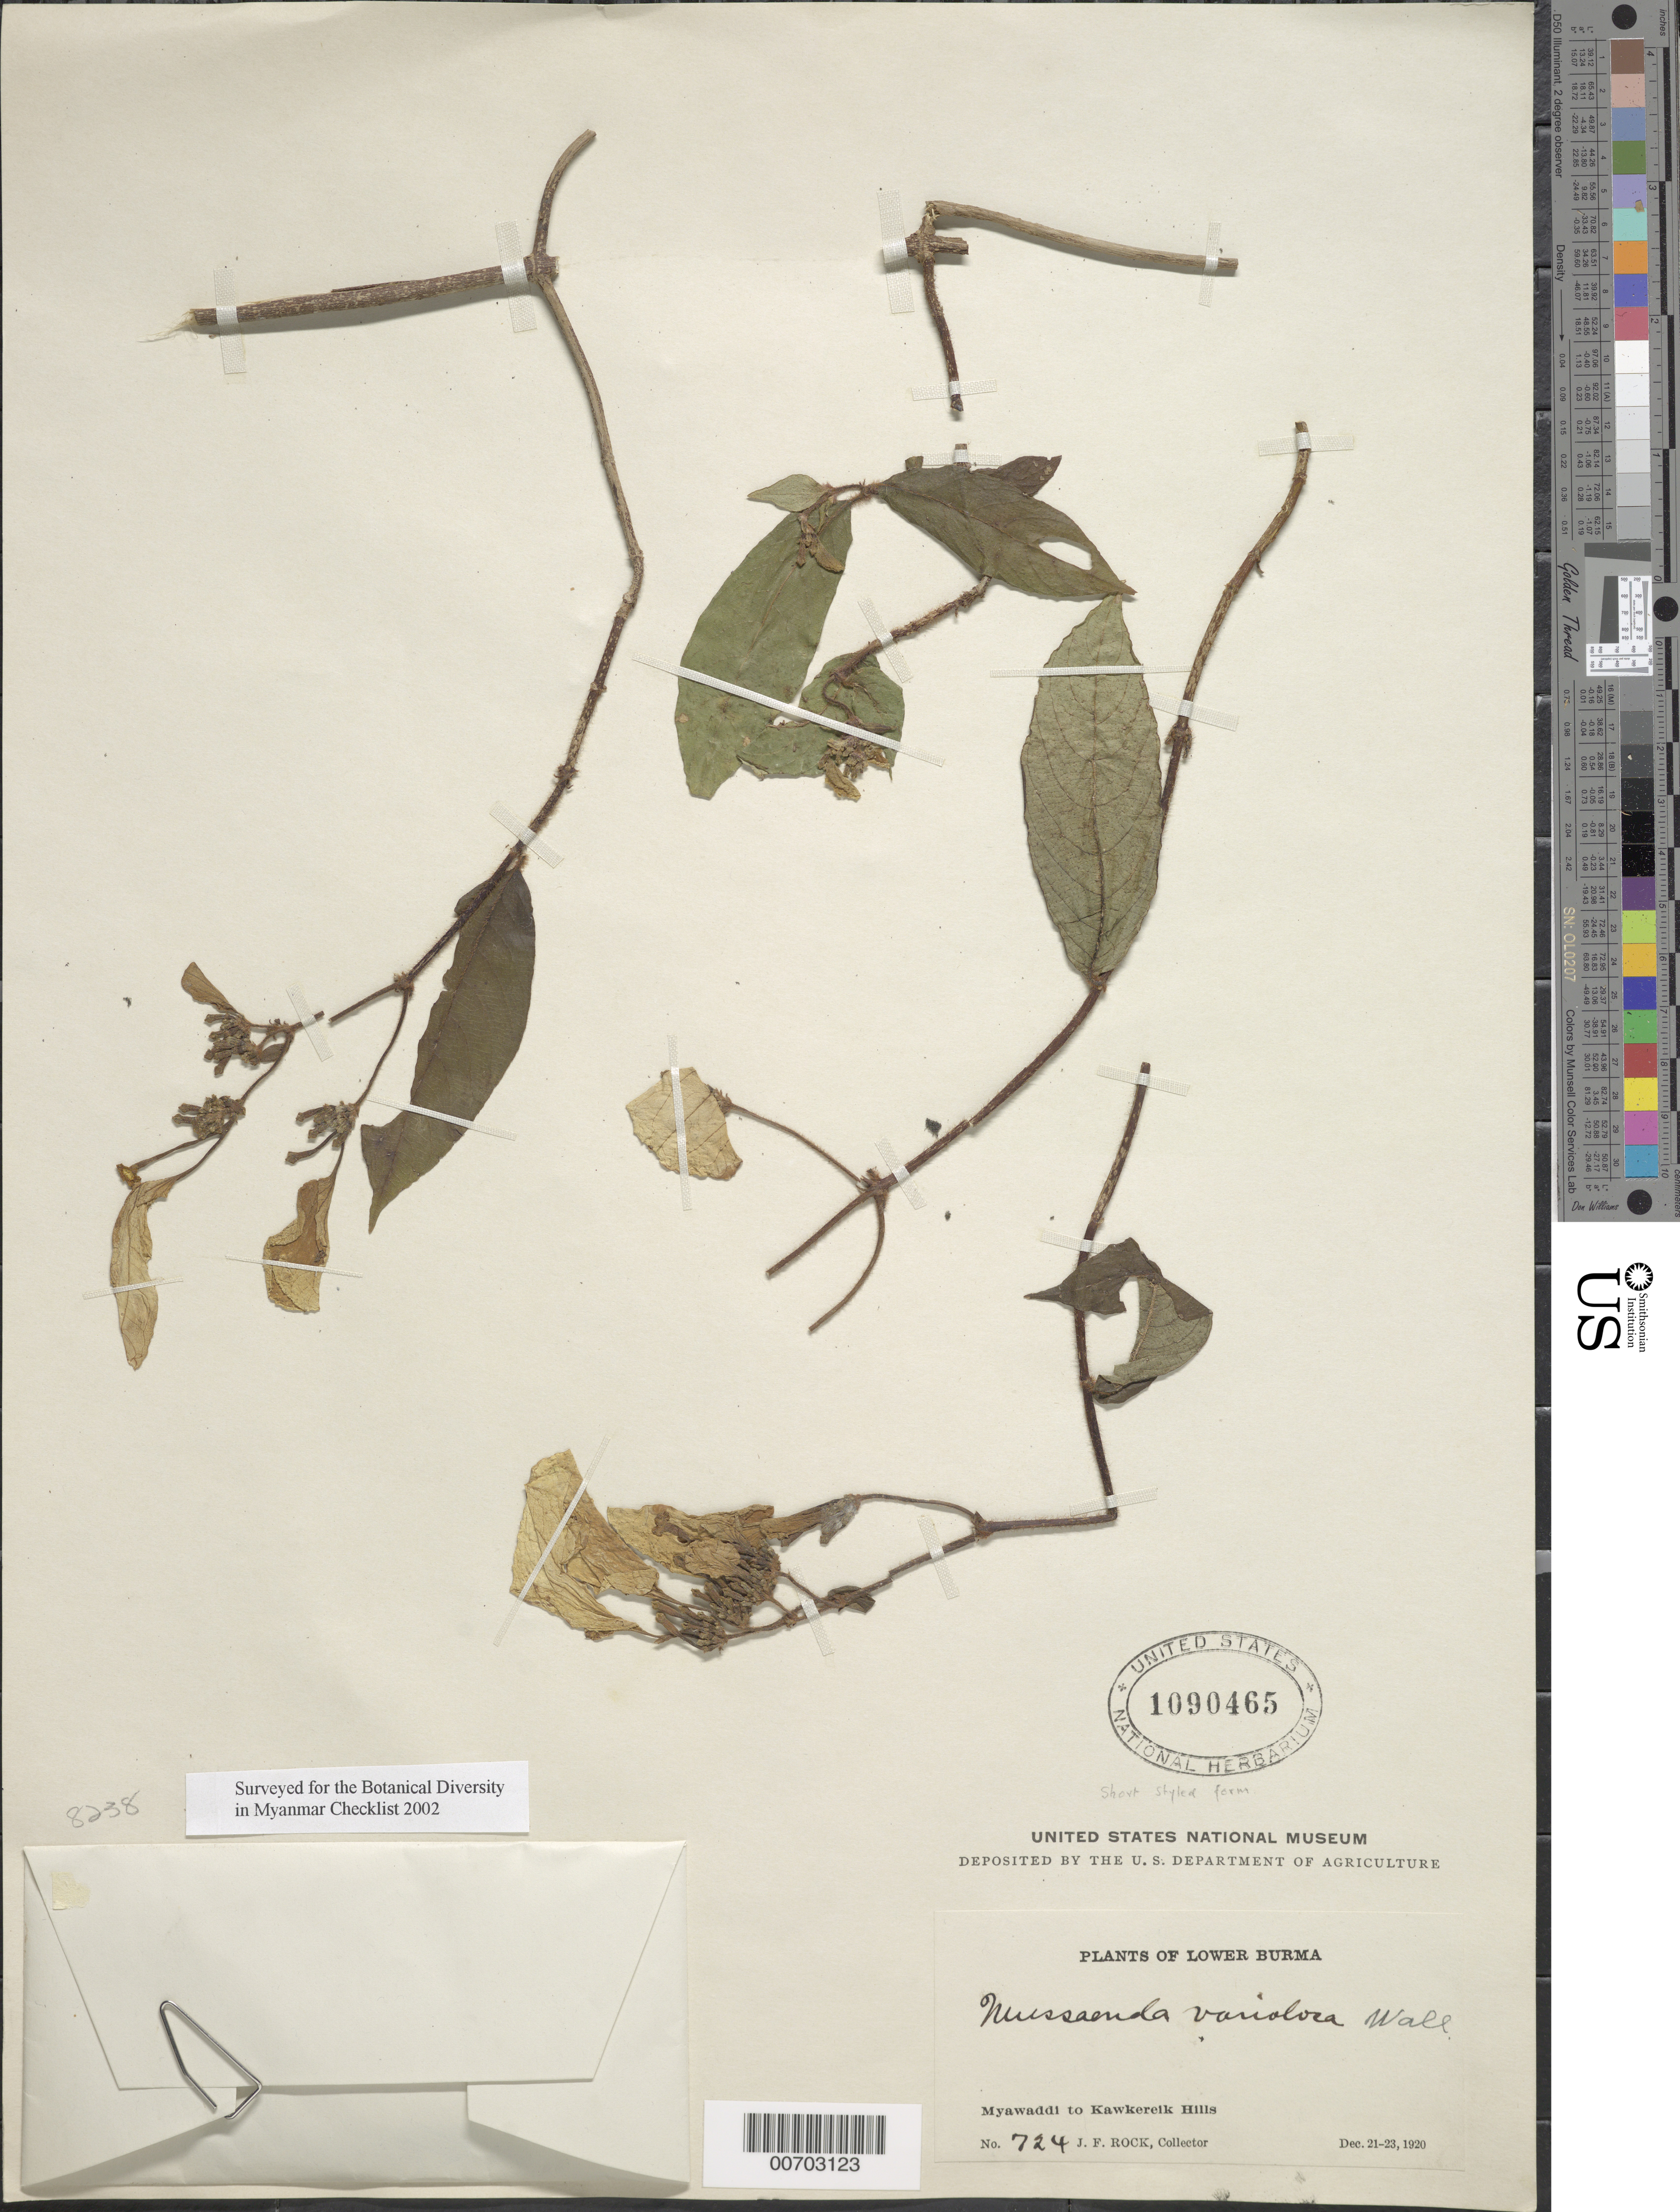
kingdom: Plantae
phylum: Tracheophyta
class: Magnoliopsida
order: Gentianales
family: Rubiaceae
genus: Mussaenda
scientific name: Mussaenda variolosa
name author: Wall.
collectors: J. F. Rock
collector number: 724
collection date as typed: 21 Dec 1920 to 23 Dec 1920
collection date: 1920-12-21/1920-12-23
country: Myanmar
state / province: Kawthule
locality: Myawaddi to Kawkereik Hills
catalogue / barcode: US 1090465